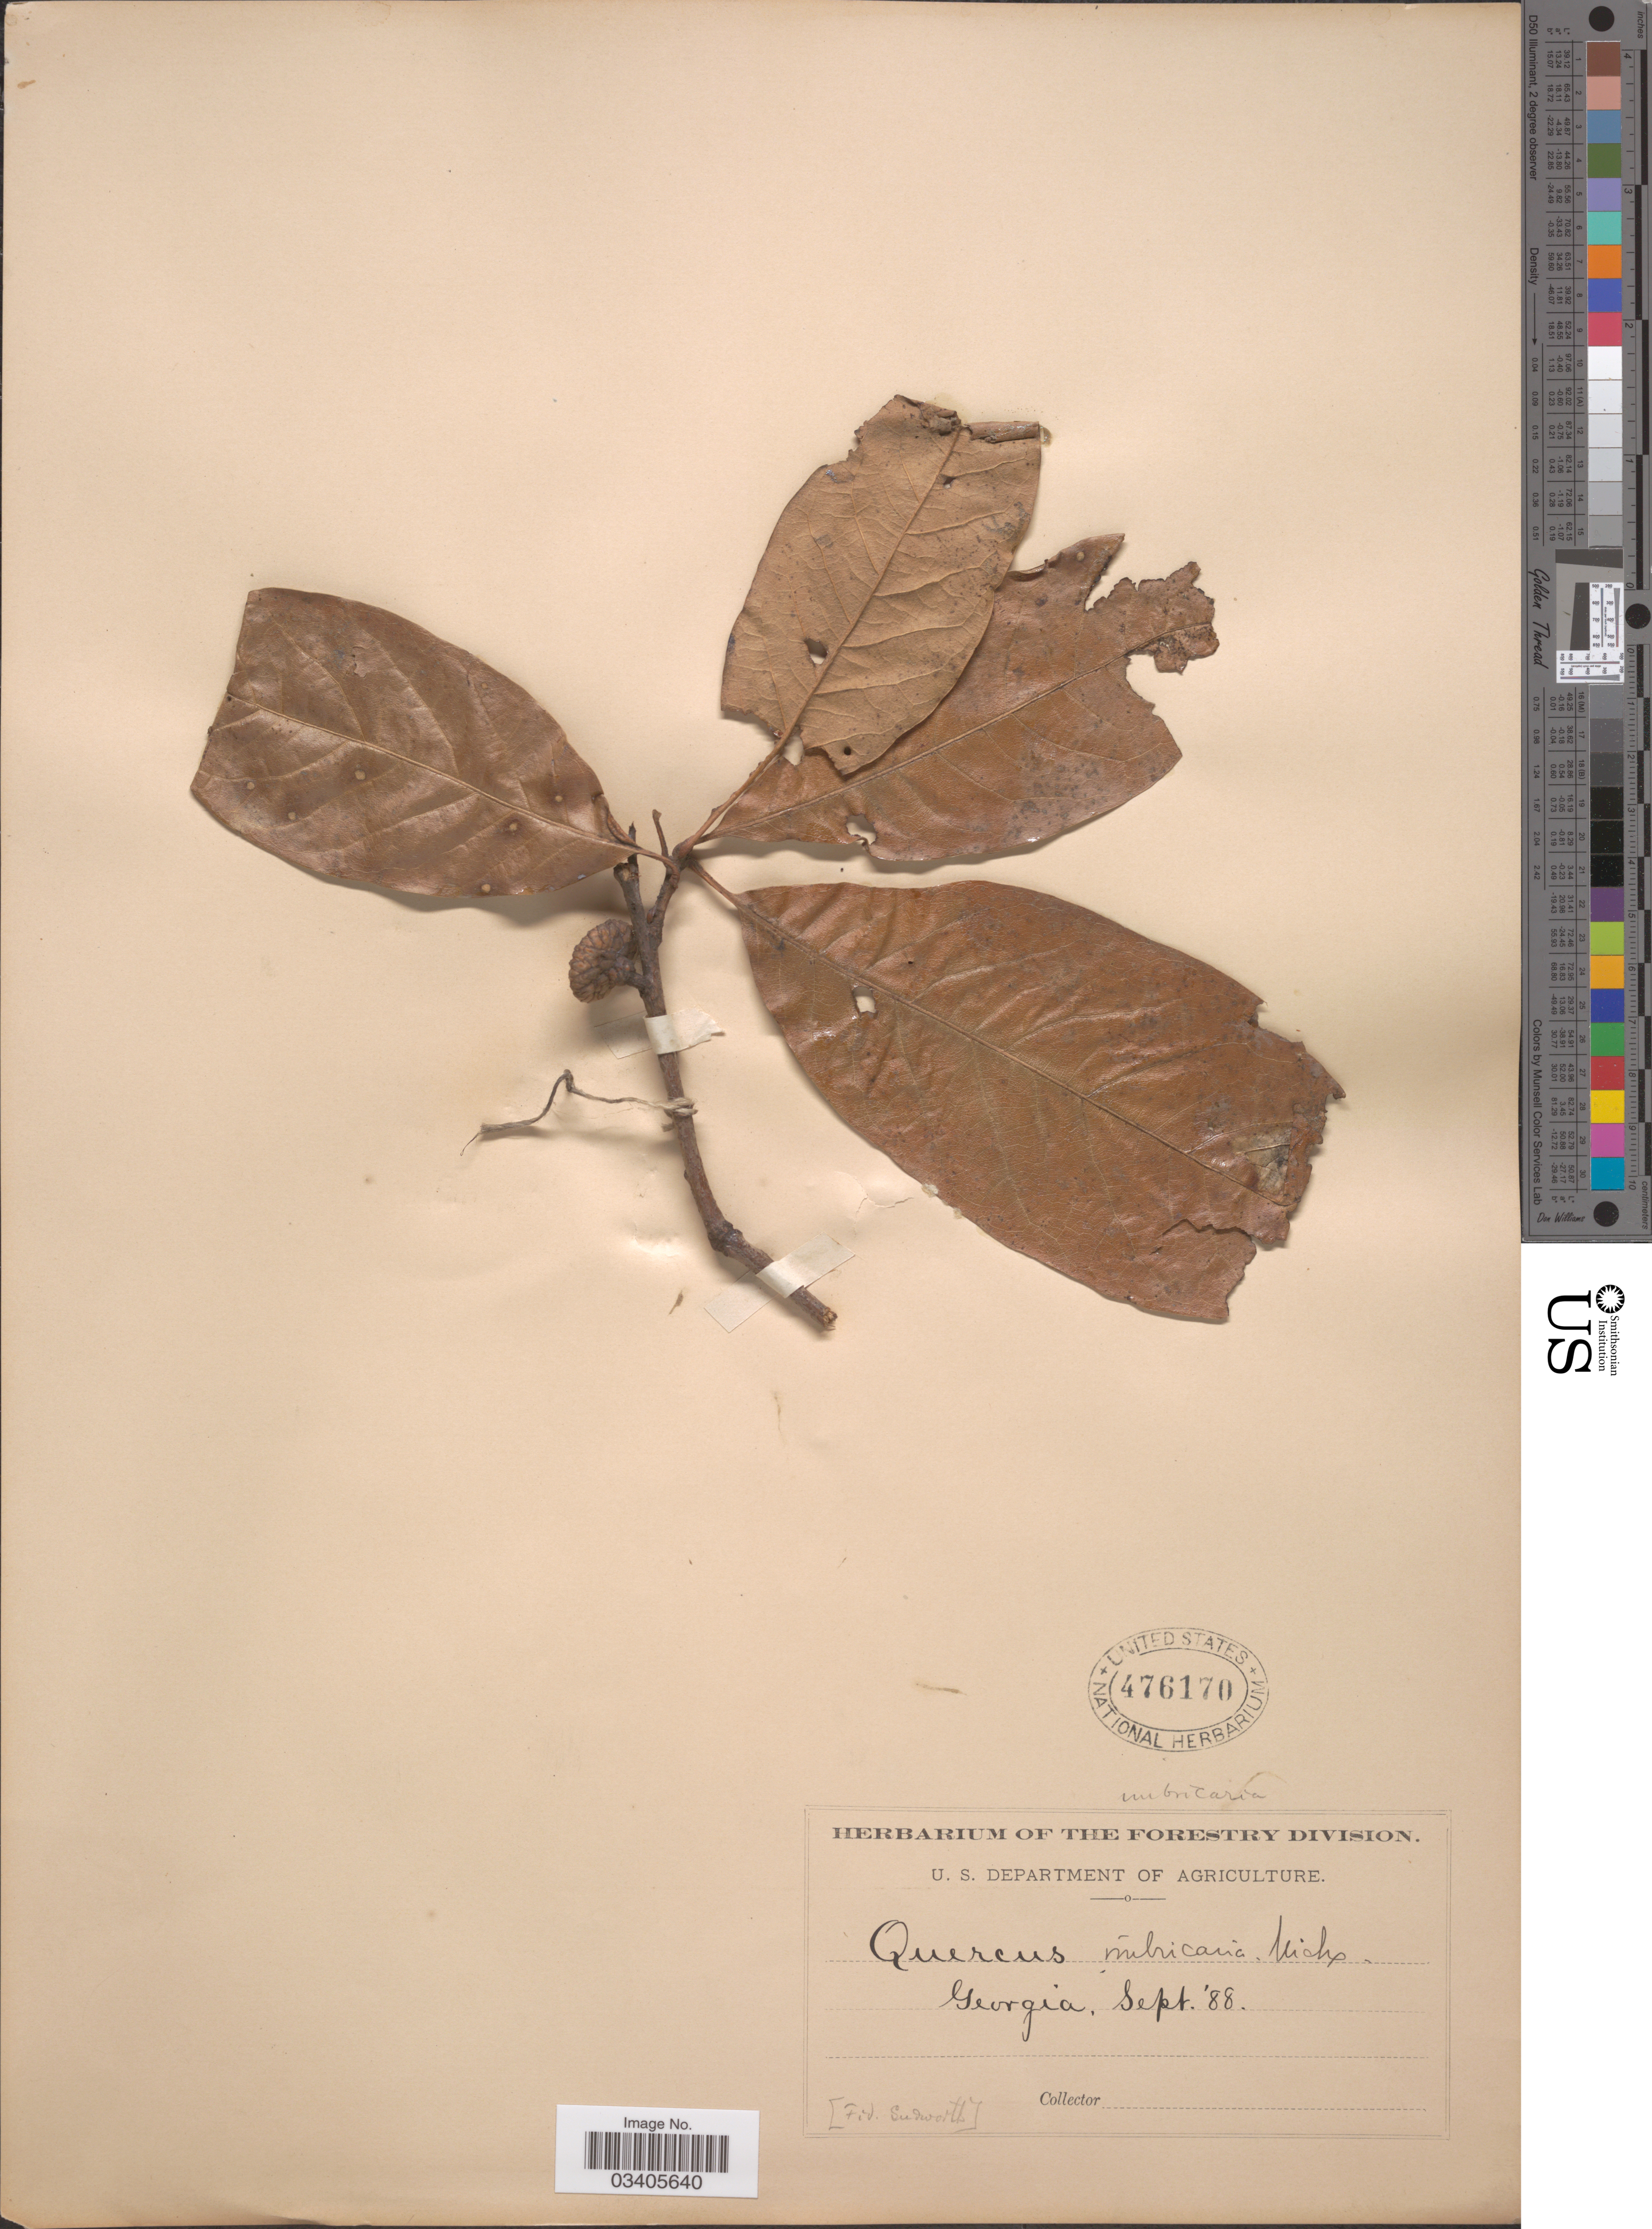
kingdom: Plantae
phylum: Tracheophyta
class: Magnoliopsida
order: Fagales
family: Fagaceae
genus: Quercus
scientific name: Quercus imbricaria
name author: Michx.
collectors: Ex herb. of the Forestry Division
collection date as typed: Transcribed d/m/y: /9/88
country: United States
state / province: Georgia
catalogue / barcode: US 476170